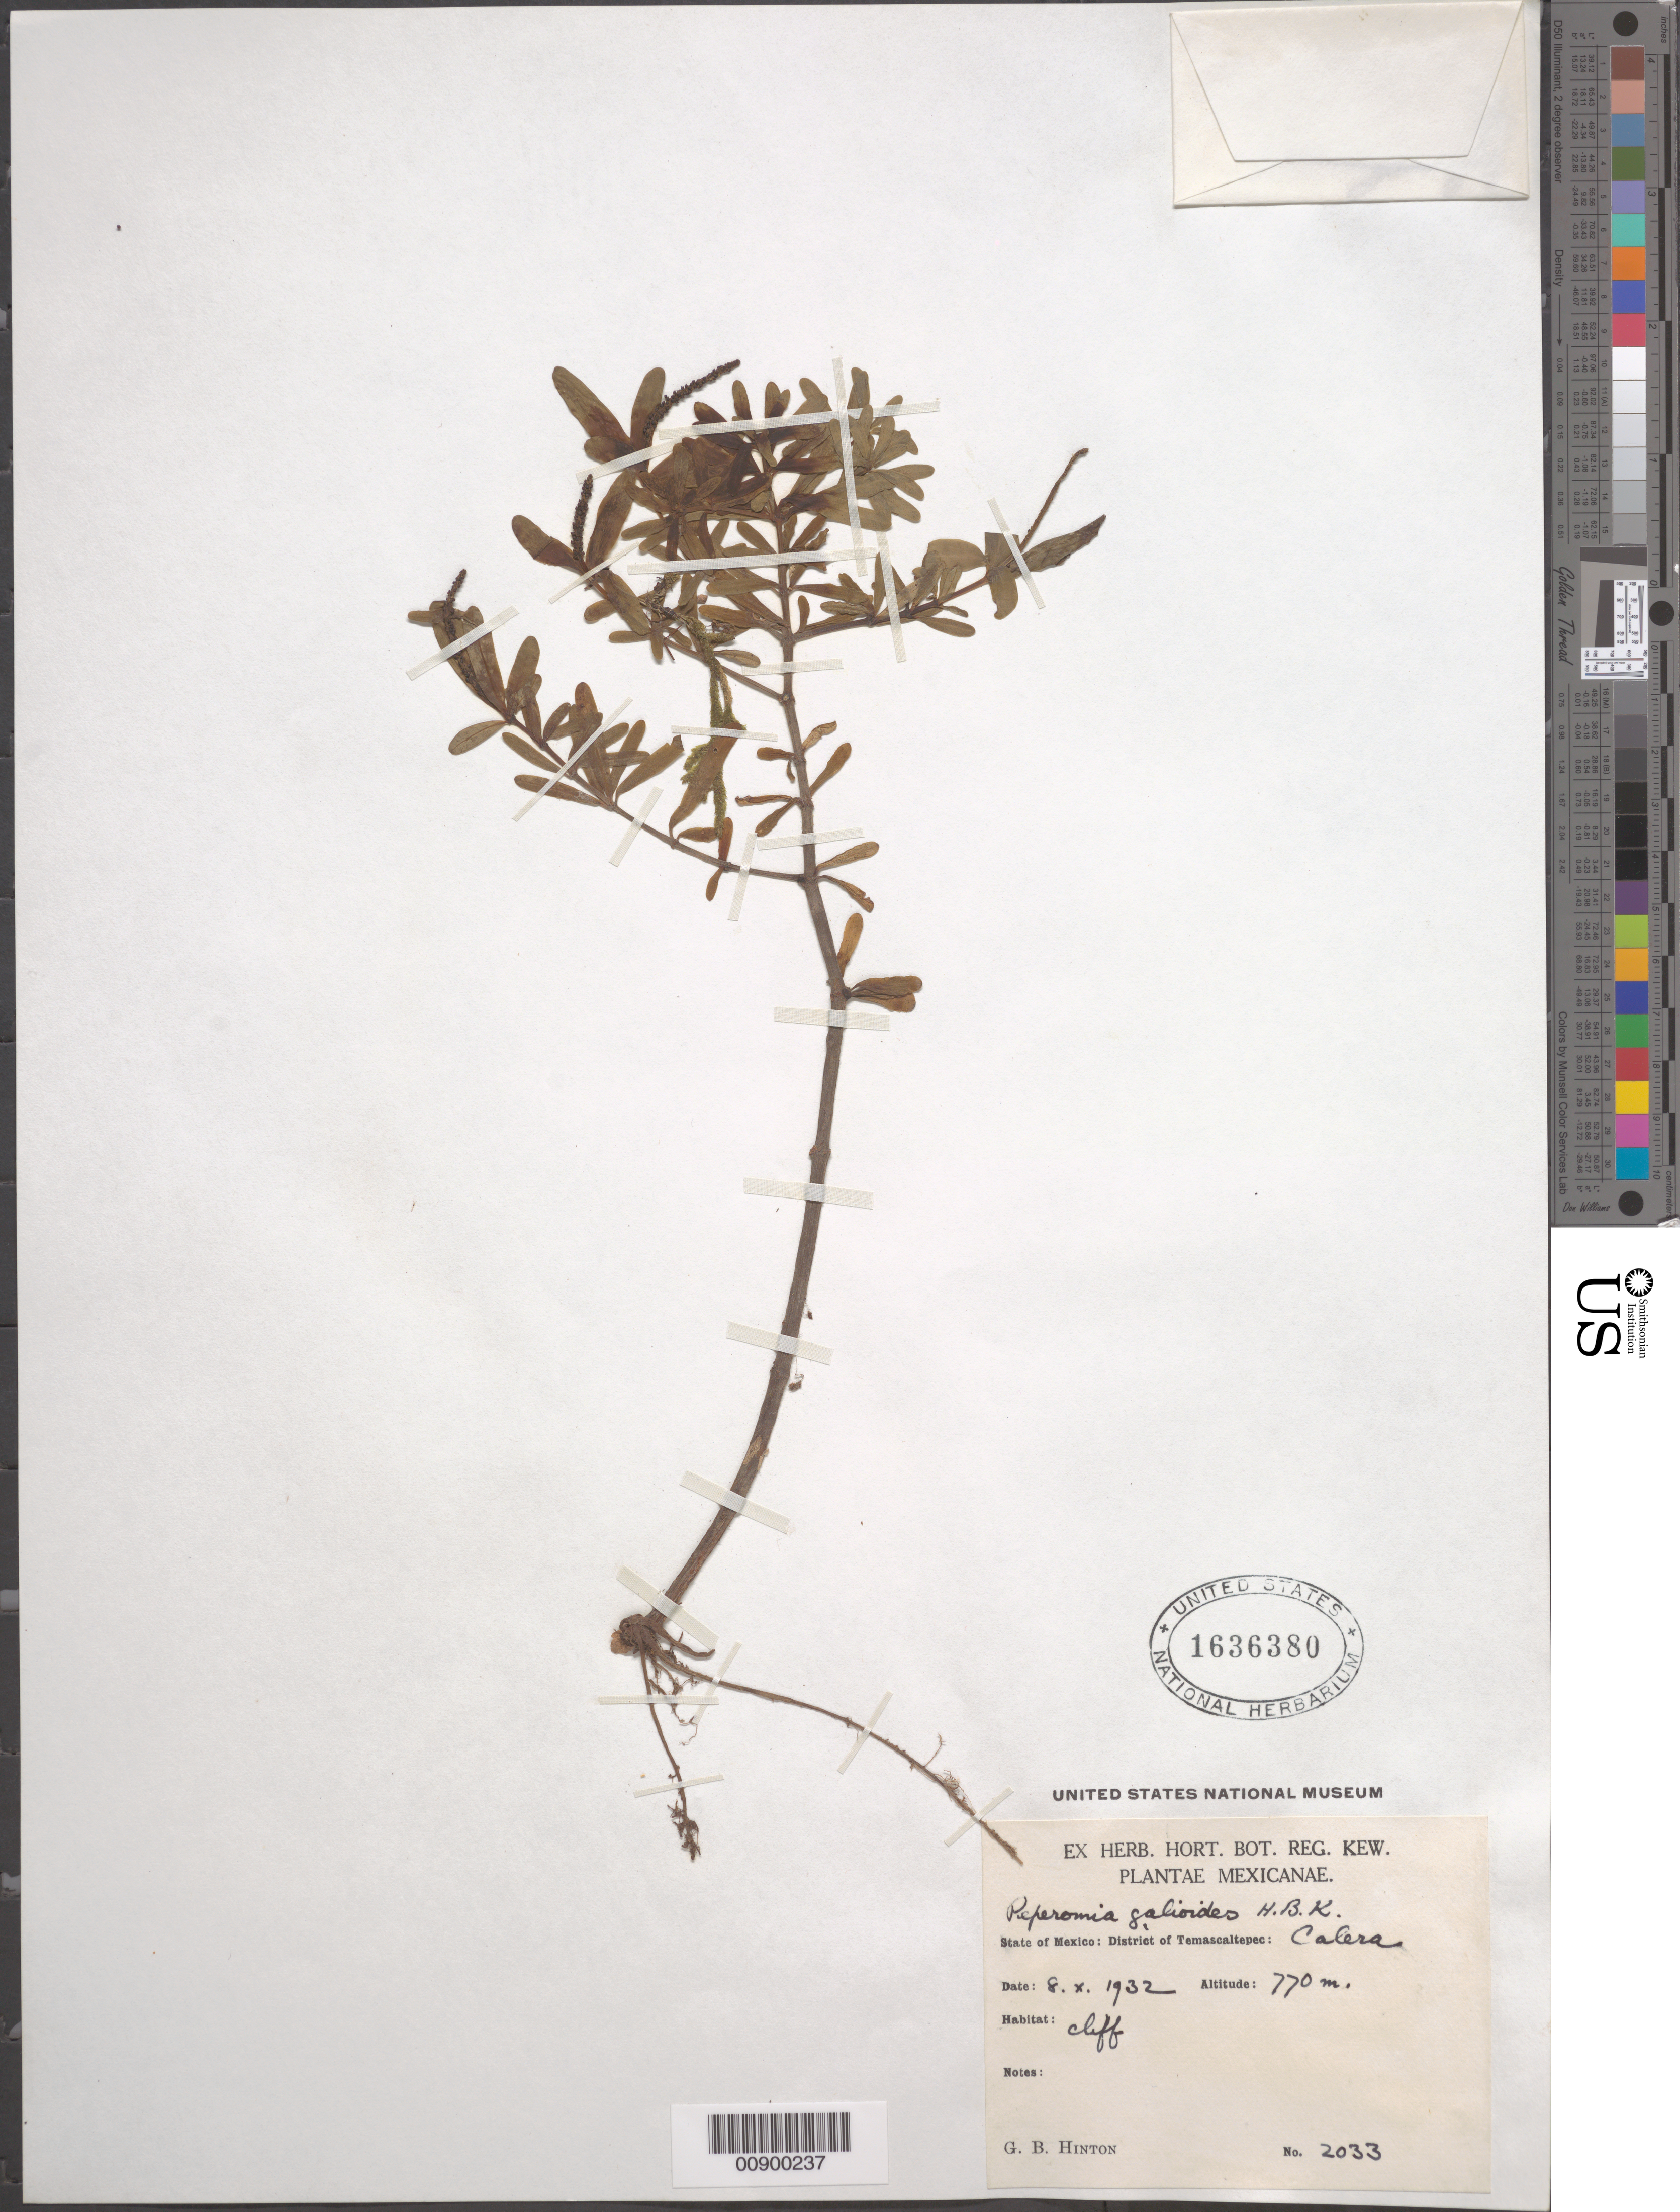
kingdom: Plantae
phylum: Tracheophyta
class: Magnoliopsida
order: Piperales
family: Piperaceae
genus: Peperomia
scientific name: Peperomia leptophylla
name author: Miq.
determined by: Jiménez, José Estaban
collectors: G. B. Hinton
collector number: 2033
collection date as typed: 08 Oct 1932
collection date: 1932-10-08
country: Mexico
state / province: México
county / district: Temascaltepec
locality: State of México: District of Temascaltepec: Calera.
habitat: Cliff.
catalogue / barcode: US 1636380